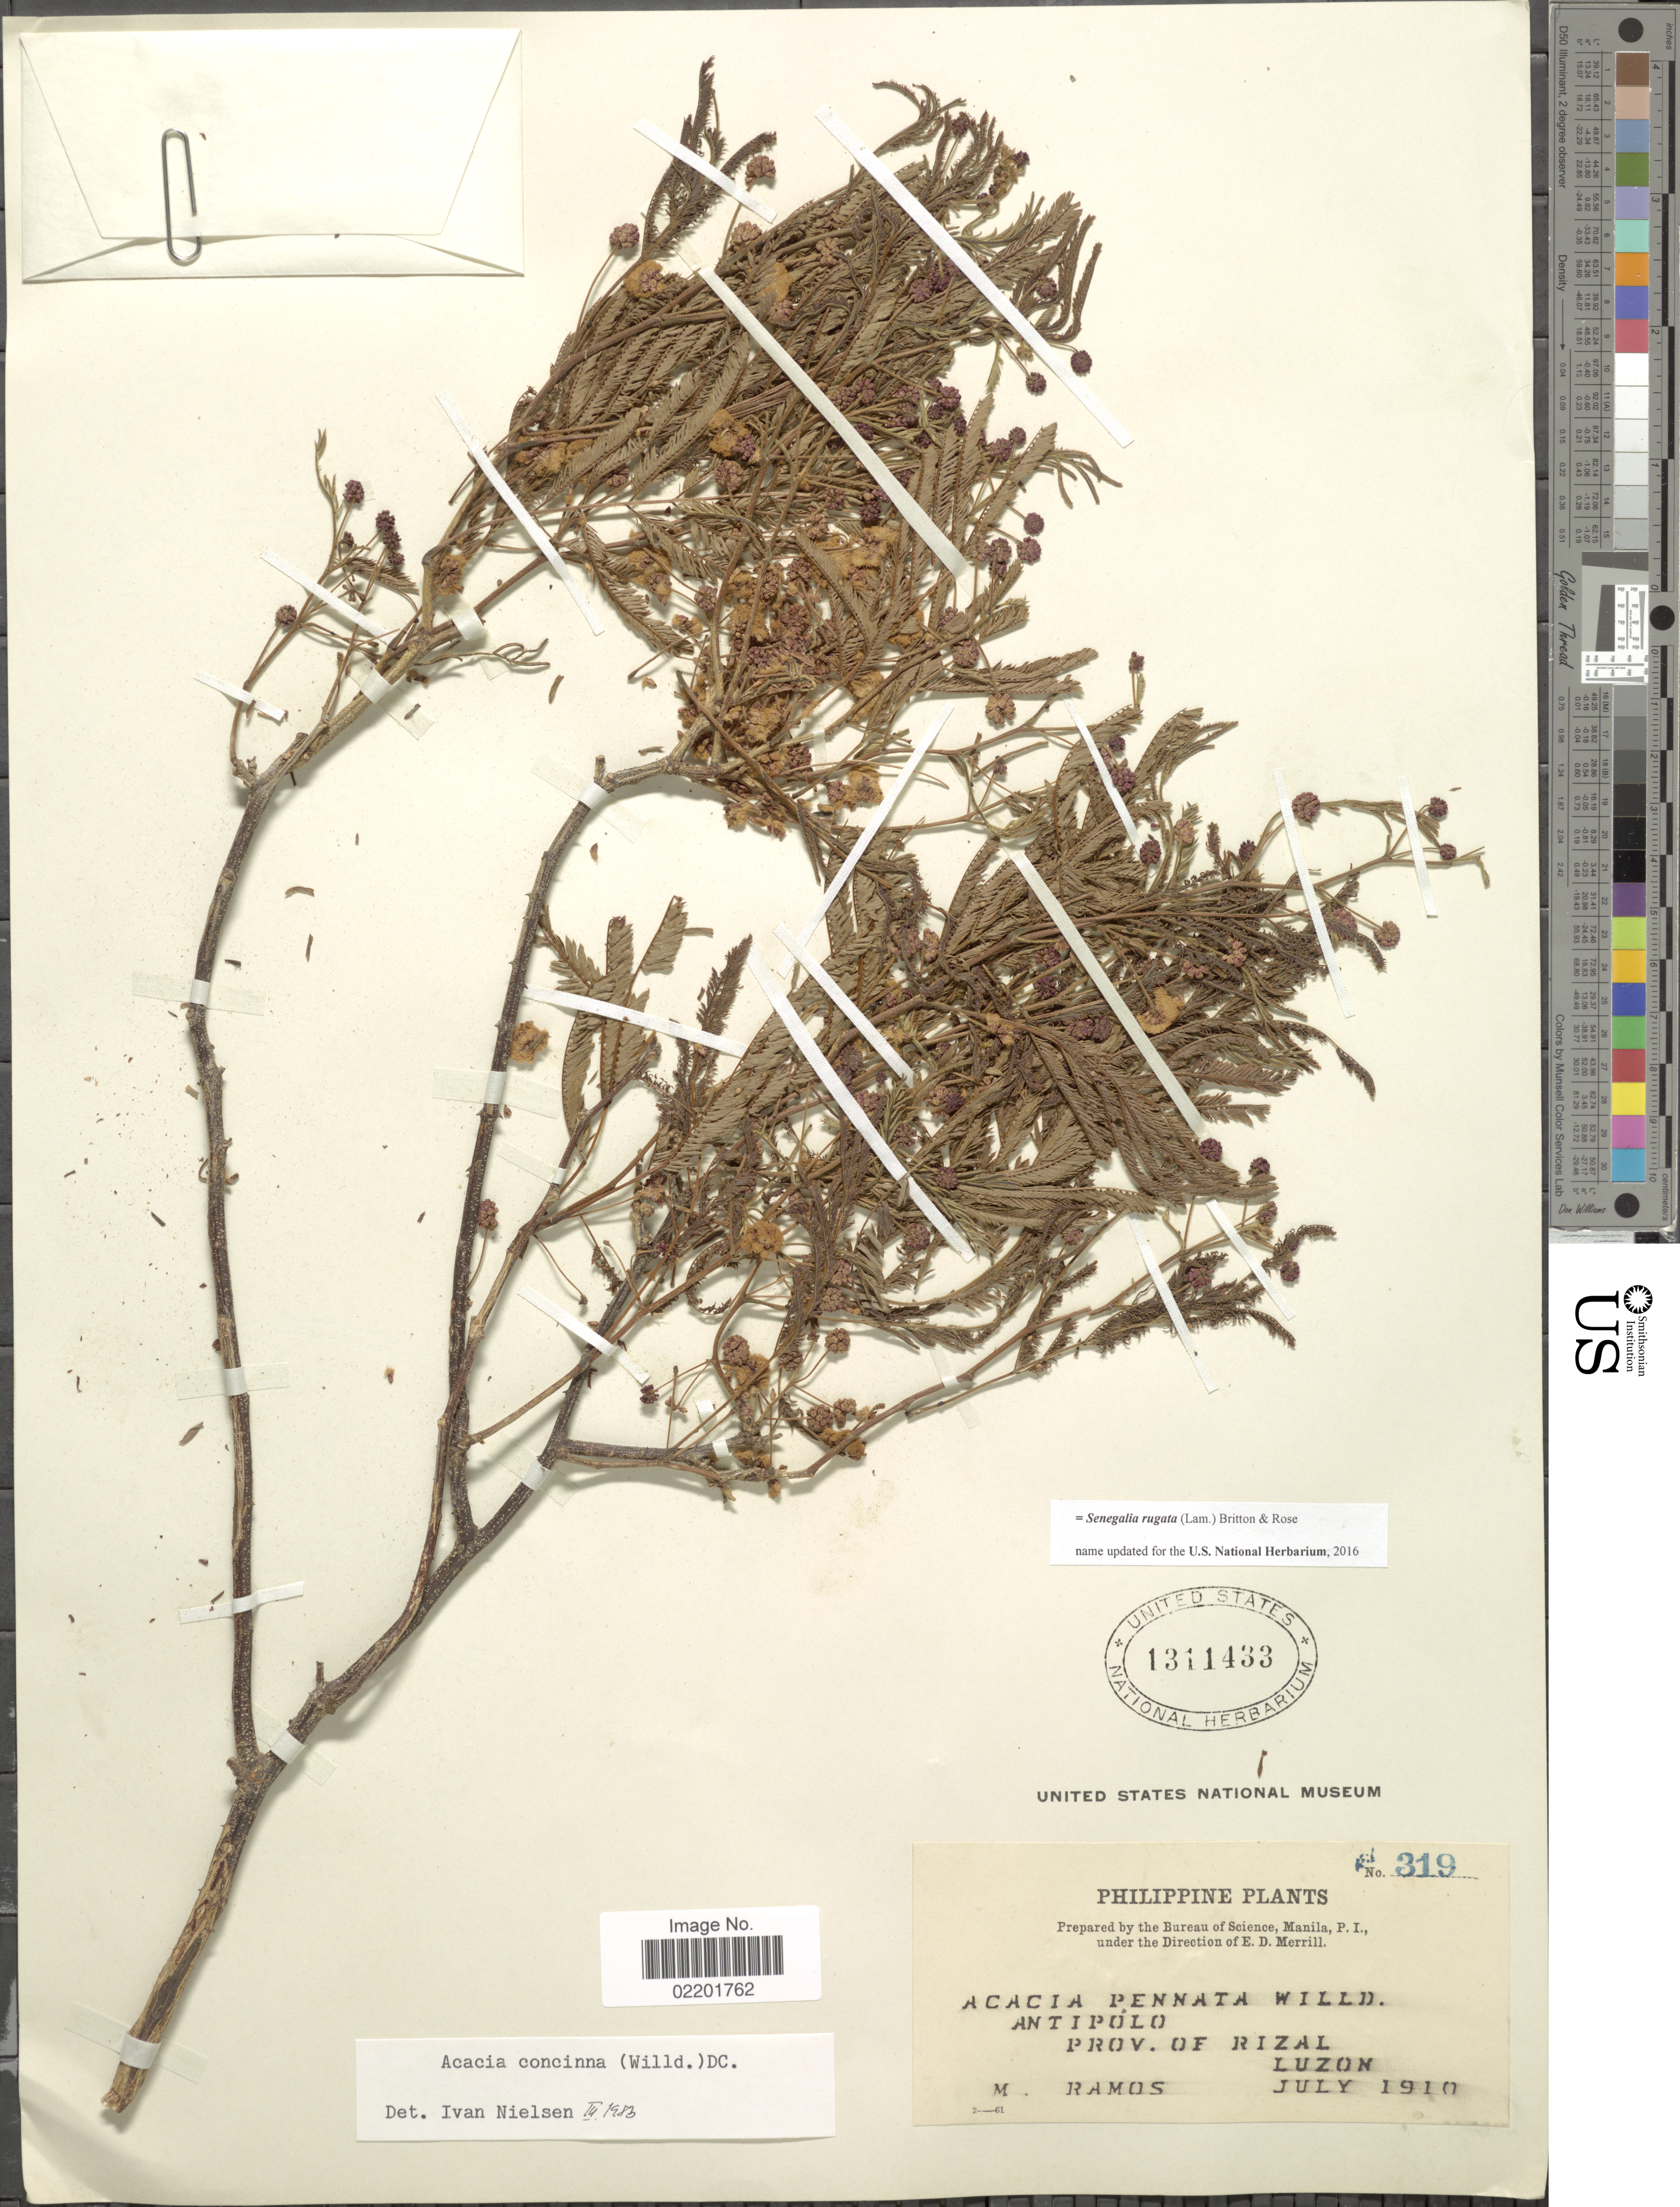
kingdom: Plantae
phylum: Tracheophyta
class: Magnoliopsida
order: Fabales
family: Fabaceae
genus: Senegalia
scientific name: Senegalia rugata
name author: (Lam.) Britton & Rose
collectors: M. Ramos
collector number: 319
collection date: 1910-07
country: Philippines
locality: Antipolo, Prov. of Rizal, Luzon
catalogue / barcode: US 1311433